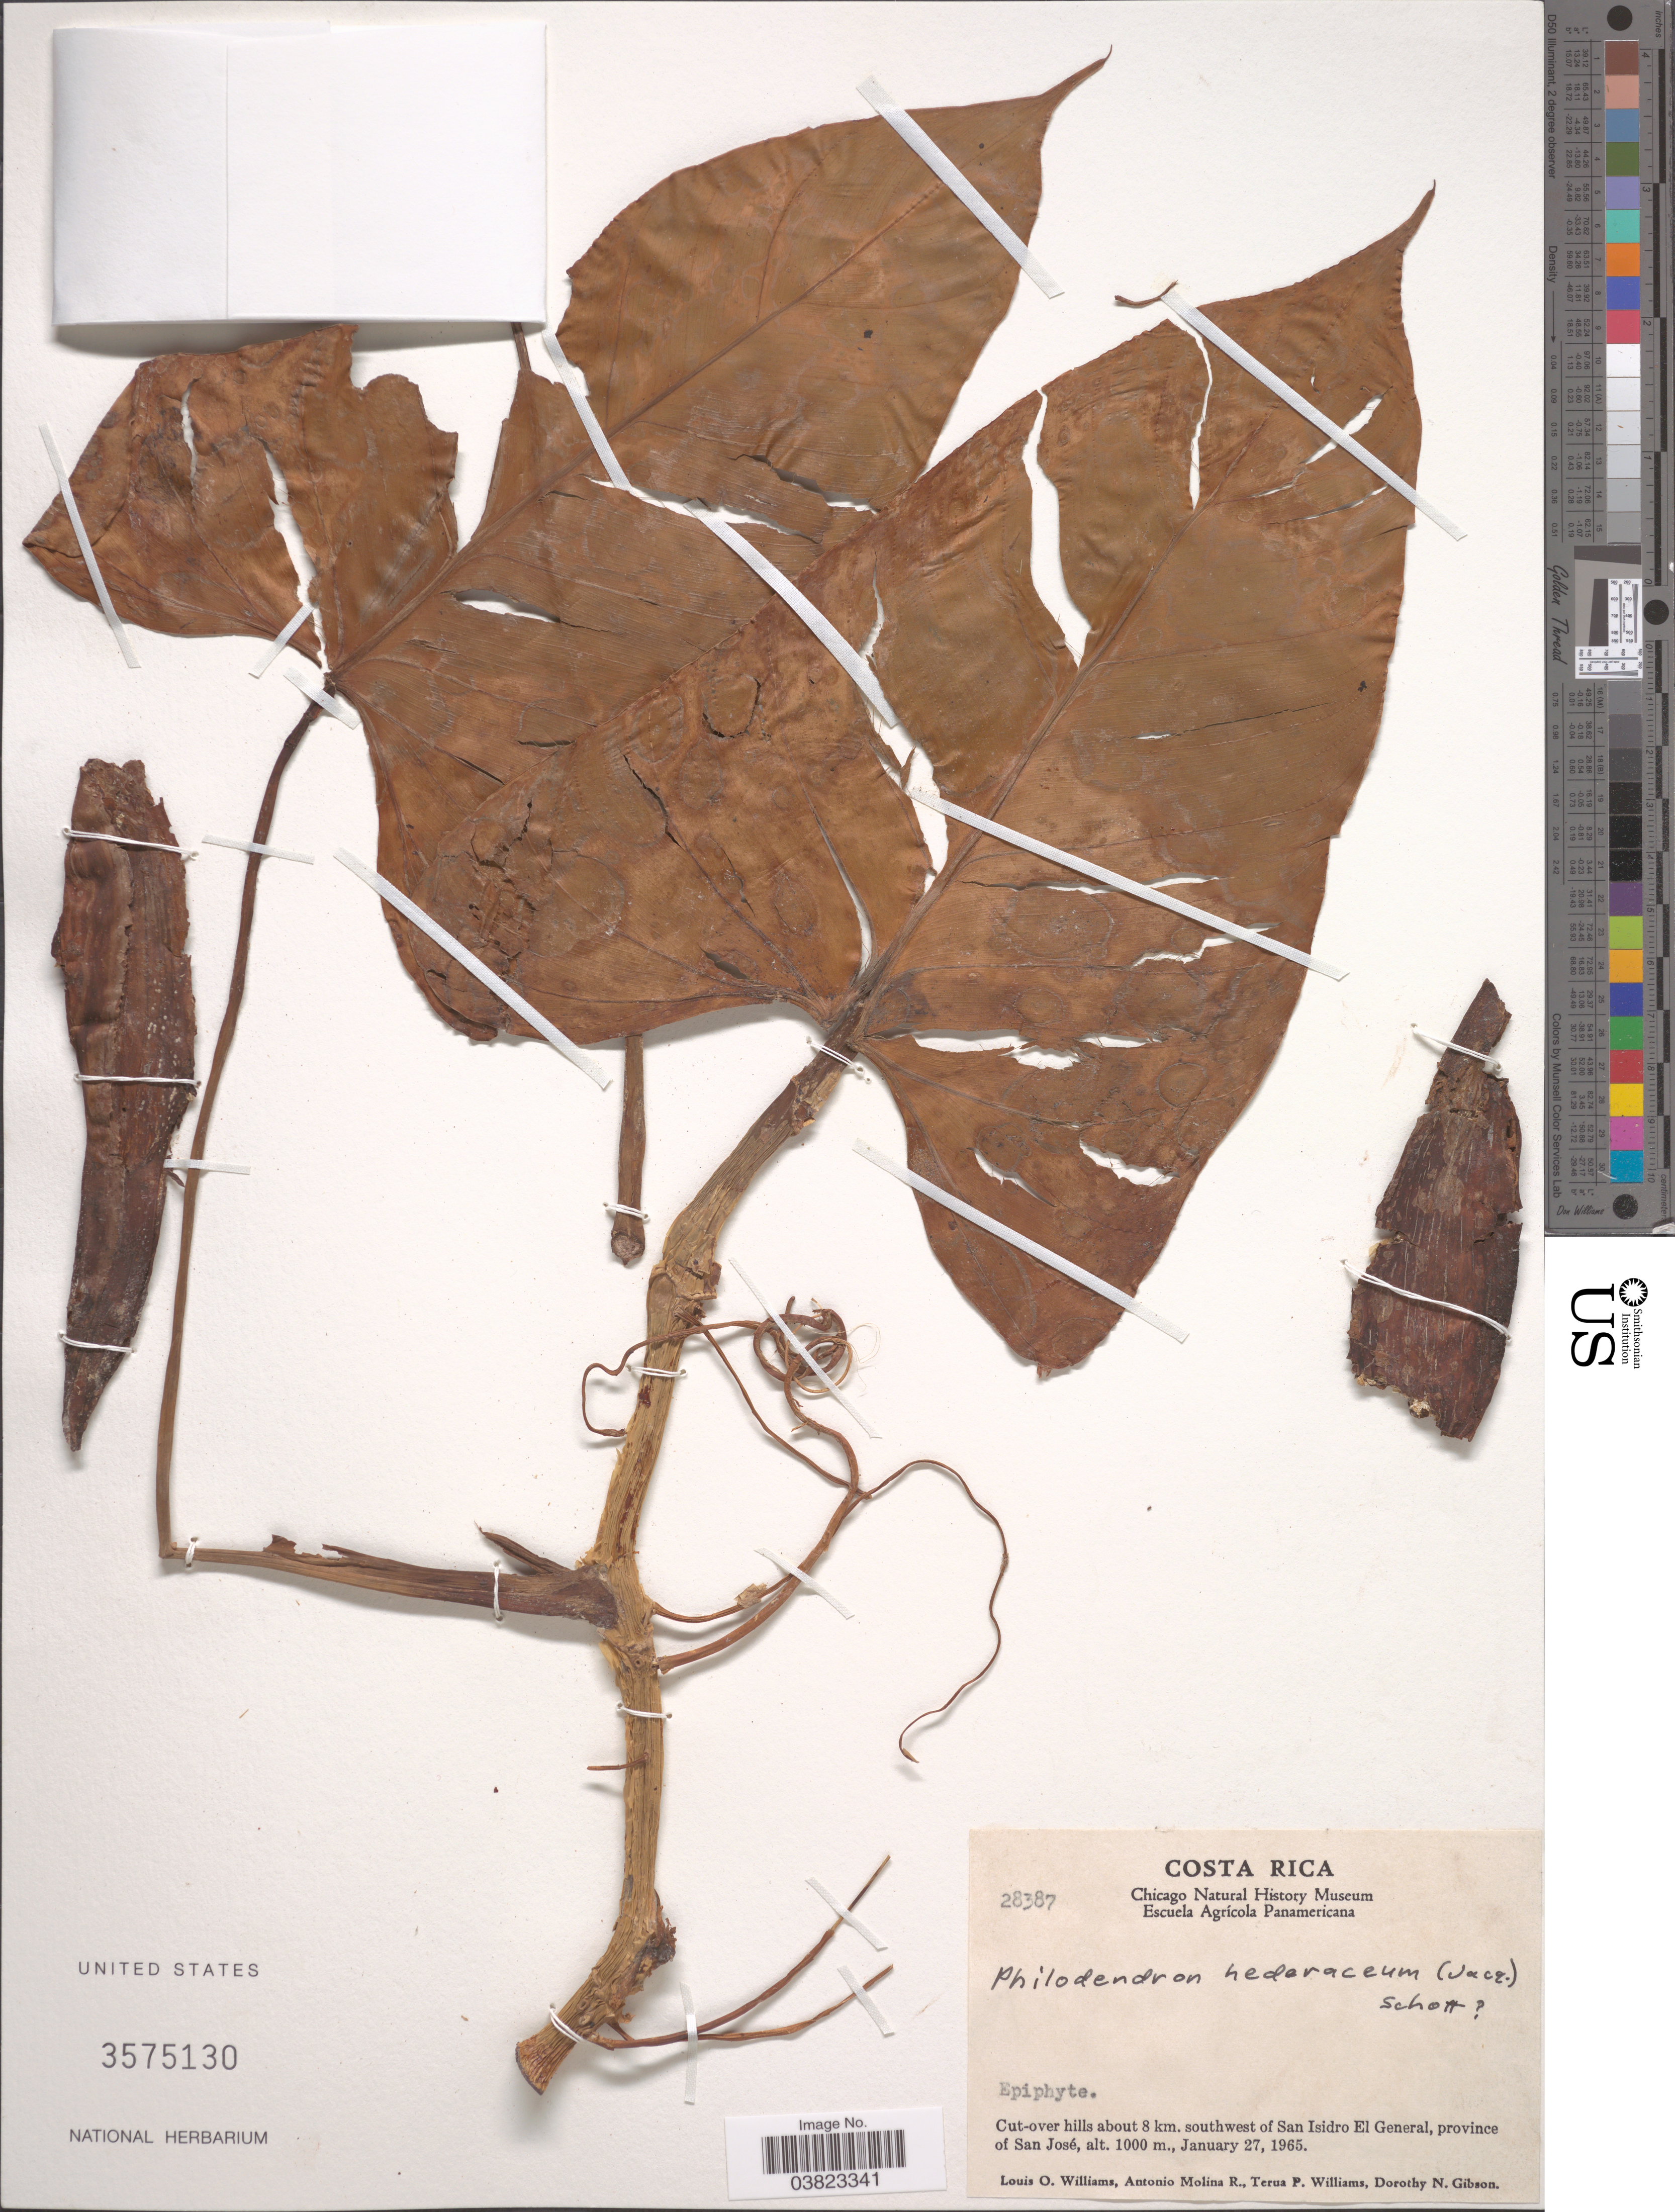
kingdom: Plantae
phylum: Tracheophyta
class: Liliopsida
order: Alismatales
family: Araceae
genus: Philodendron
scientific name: Philodendron hederaceum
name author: (Jacq.) Schott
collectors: L. O. Williams, A. Molina R., T. Williams & D. N. Gibson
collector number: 28387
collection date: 1965-01-27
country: Costa Rica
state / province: San José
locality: Cut-over hills about 8 km. southwest of San Isidro El General.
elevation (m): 1000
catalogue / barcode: US 3575130